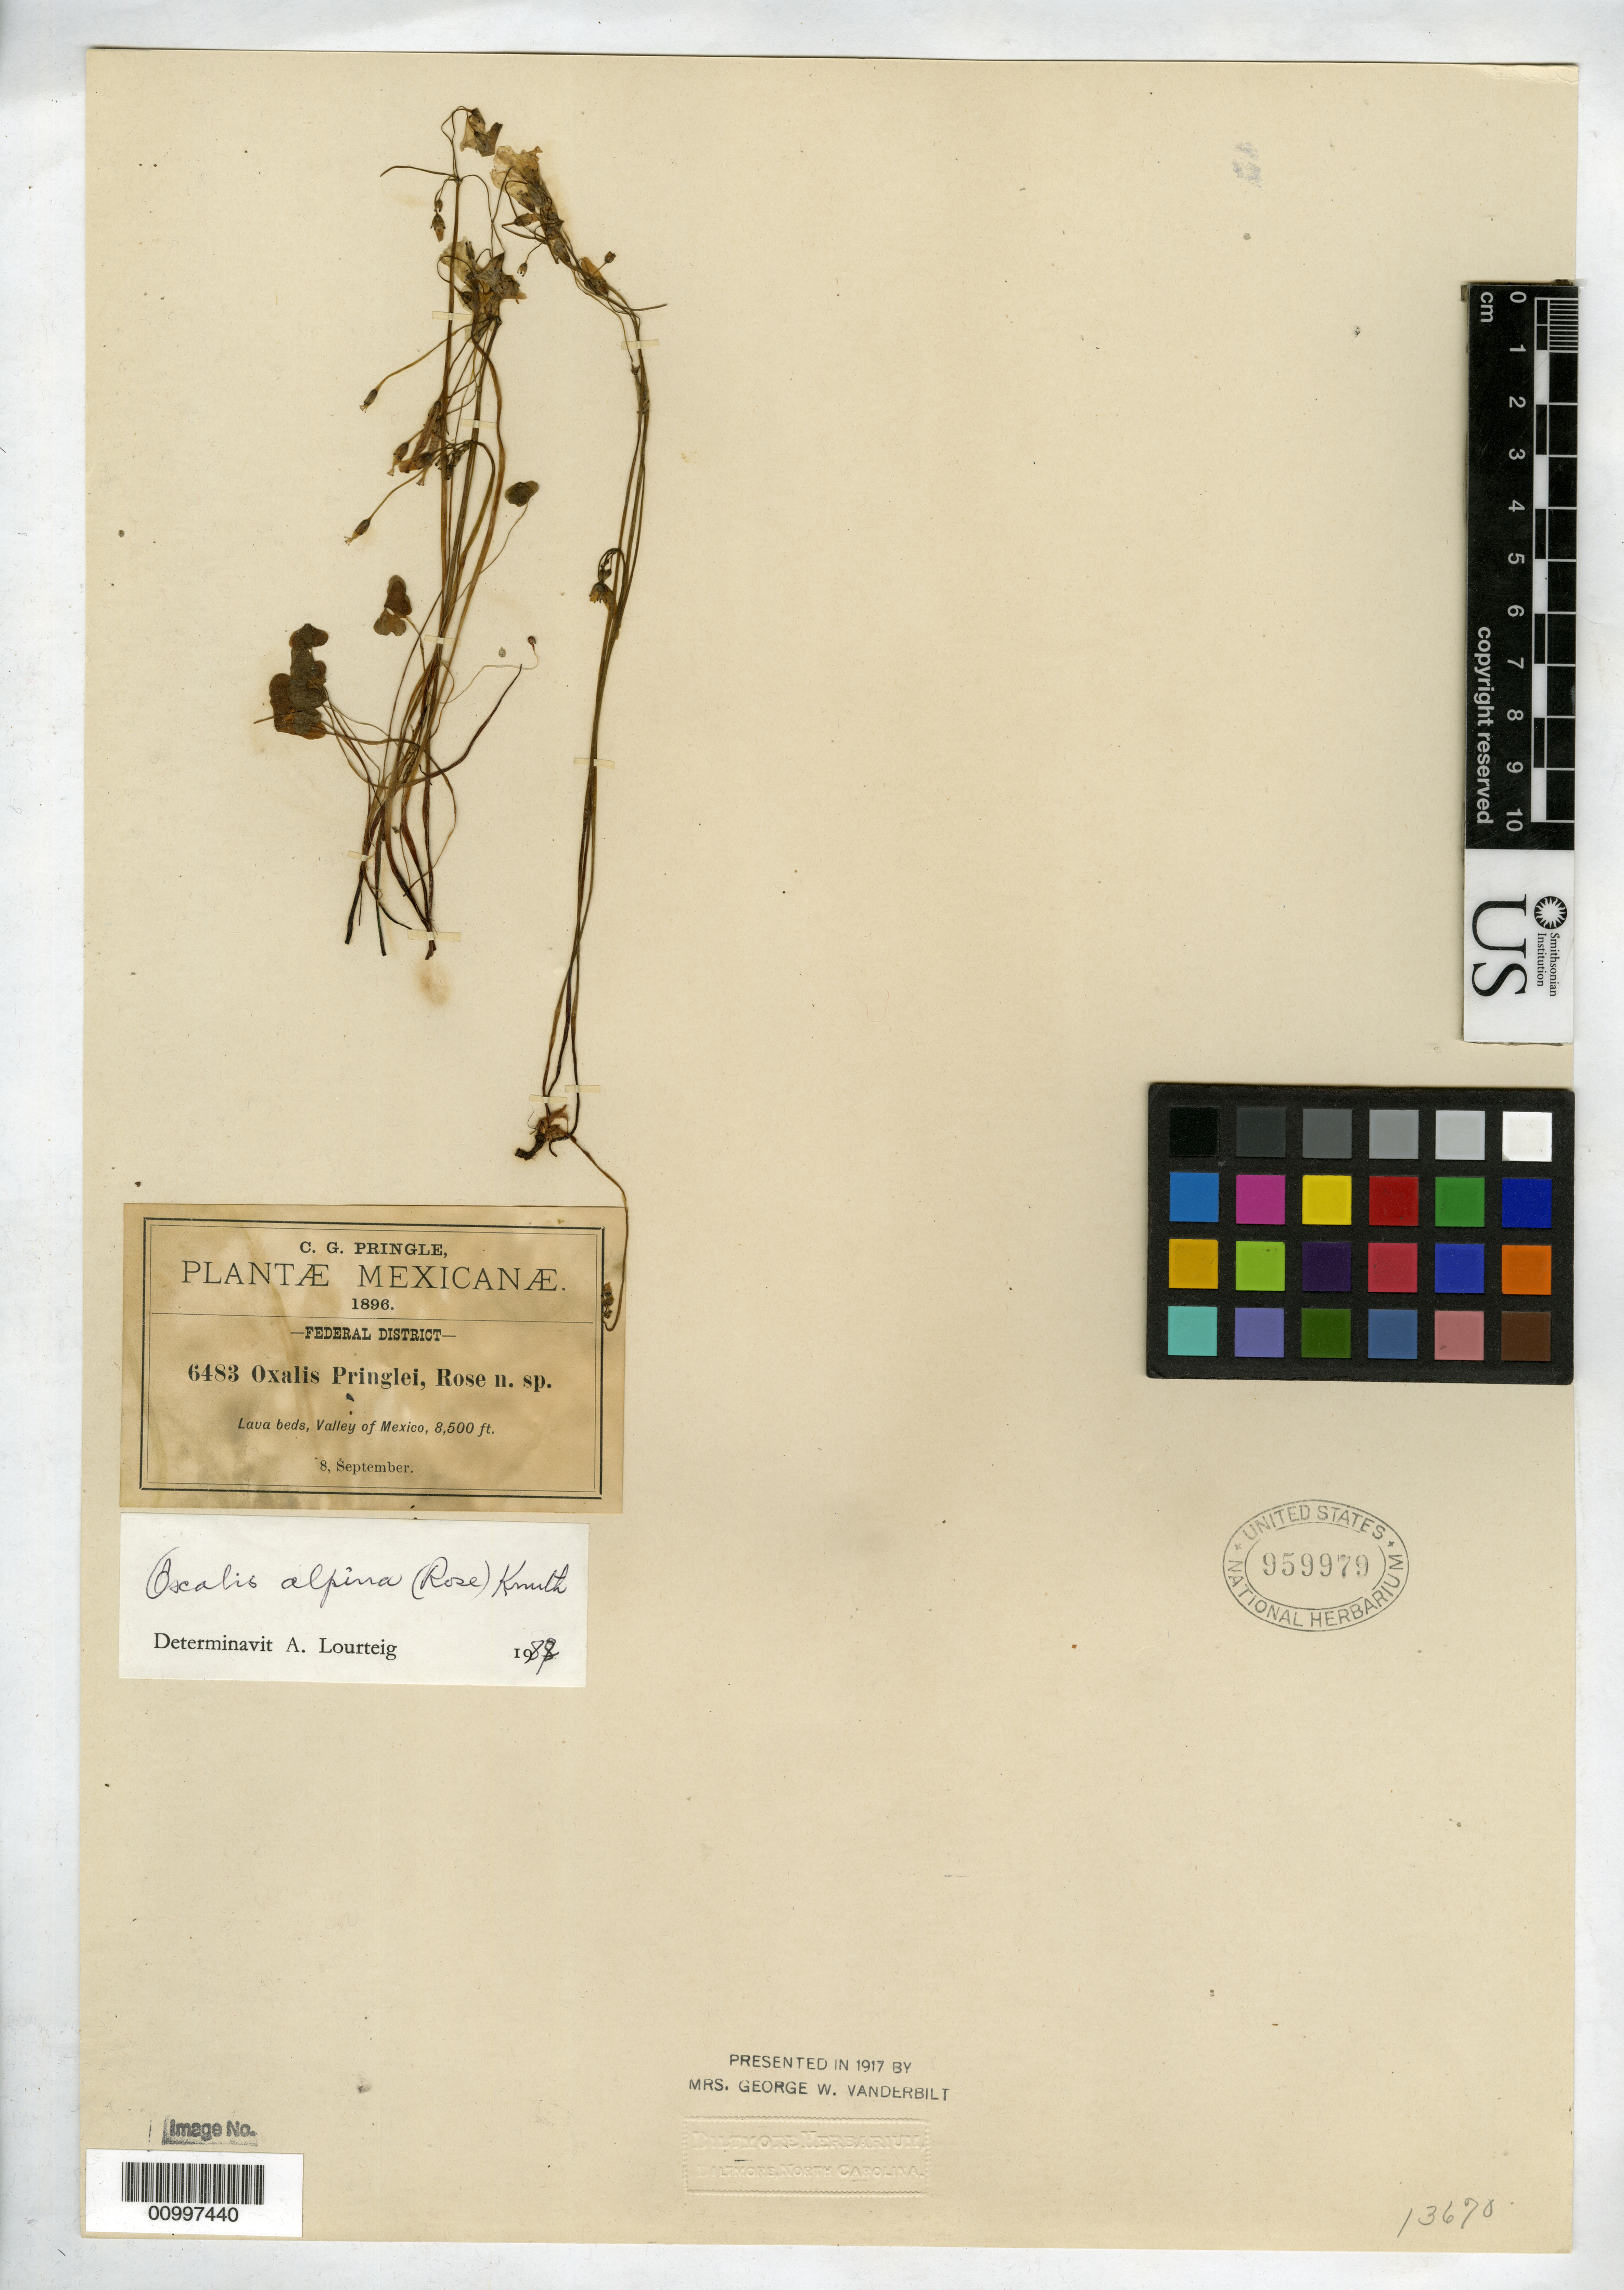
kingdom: Plantae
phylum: Tracheophyta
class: Magnoliopsida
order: Oxalidales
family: Oxalidaceae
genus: Ionoxalis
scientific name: Ionoxalis pringlei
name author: Rose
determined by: Lourteig, A.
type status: Isotype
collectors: C. G. Pringle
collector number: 6483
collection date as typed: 08 Sep 1896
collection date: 1896-09-08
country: Mexico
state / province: Distrito Federal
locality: Valley of Mexico.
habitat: Lava beds.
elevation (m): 2591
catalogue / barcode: US 959979